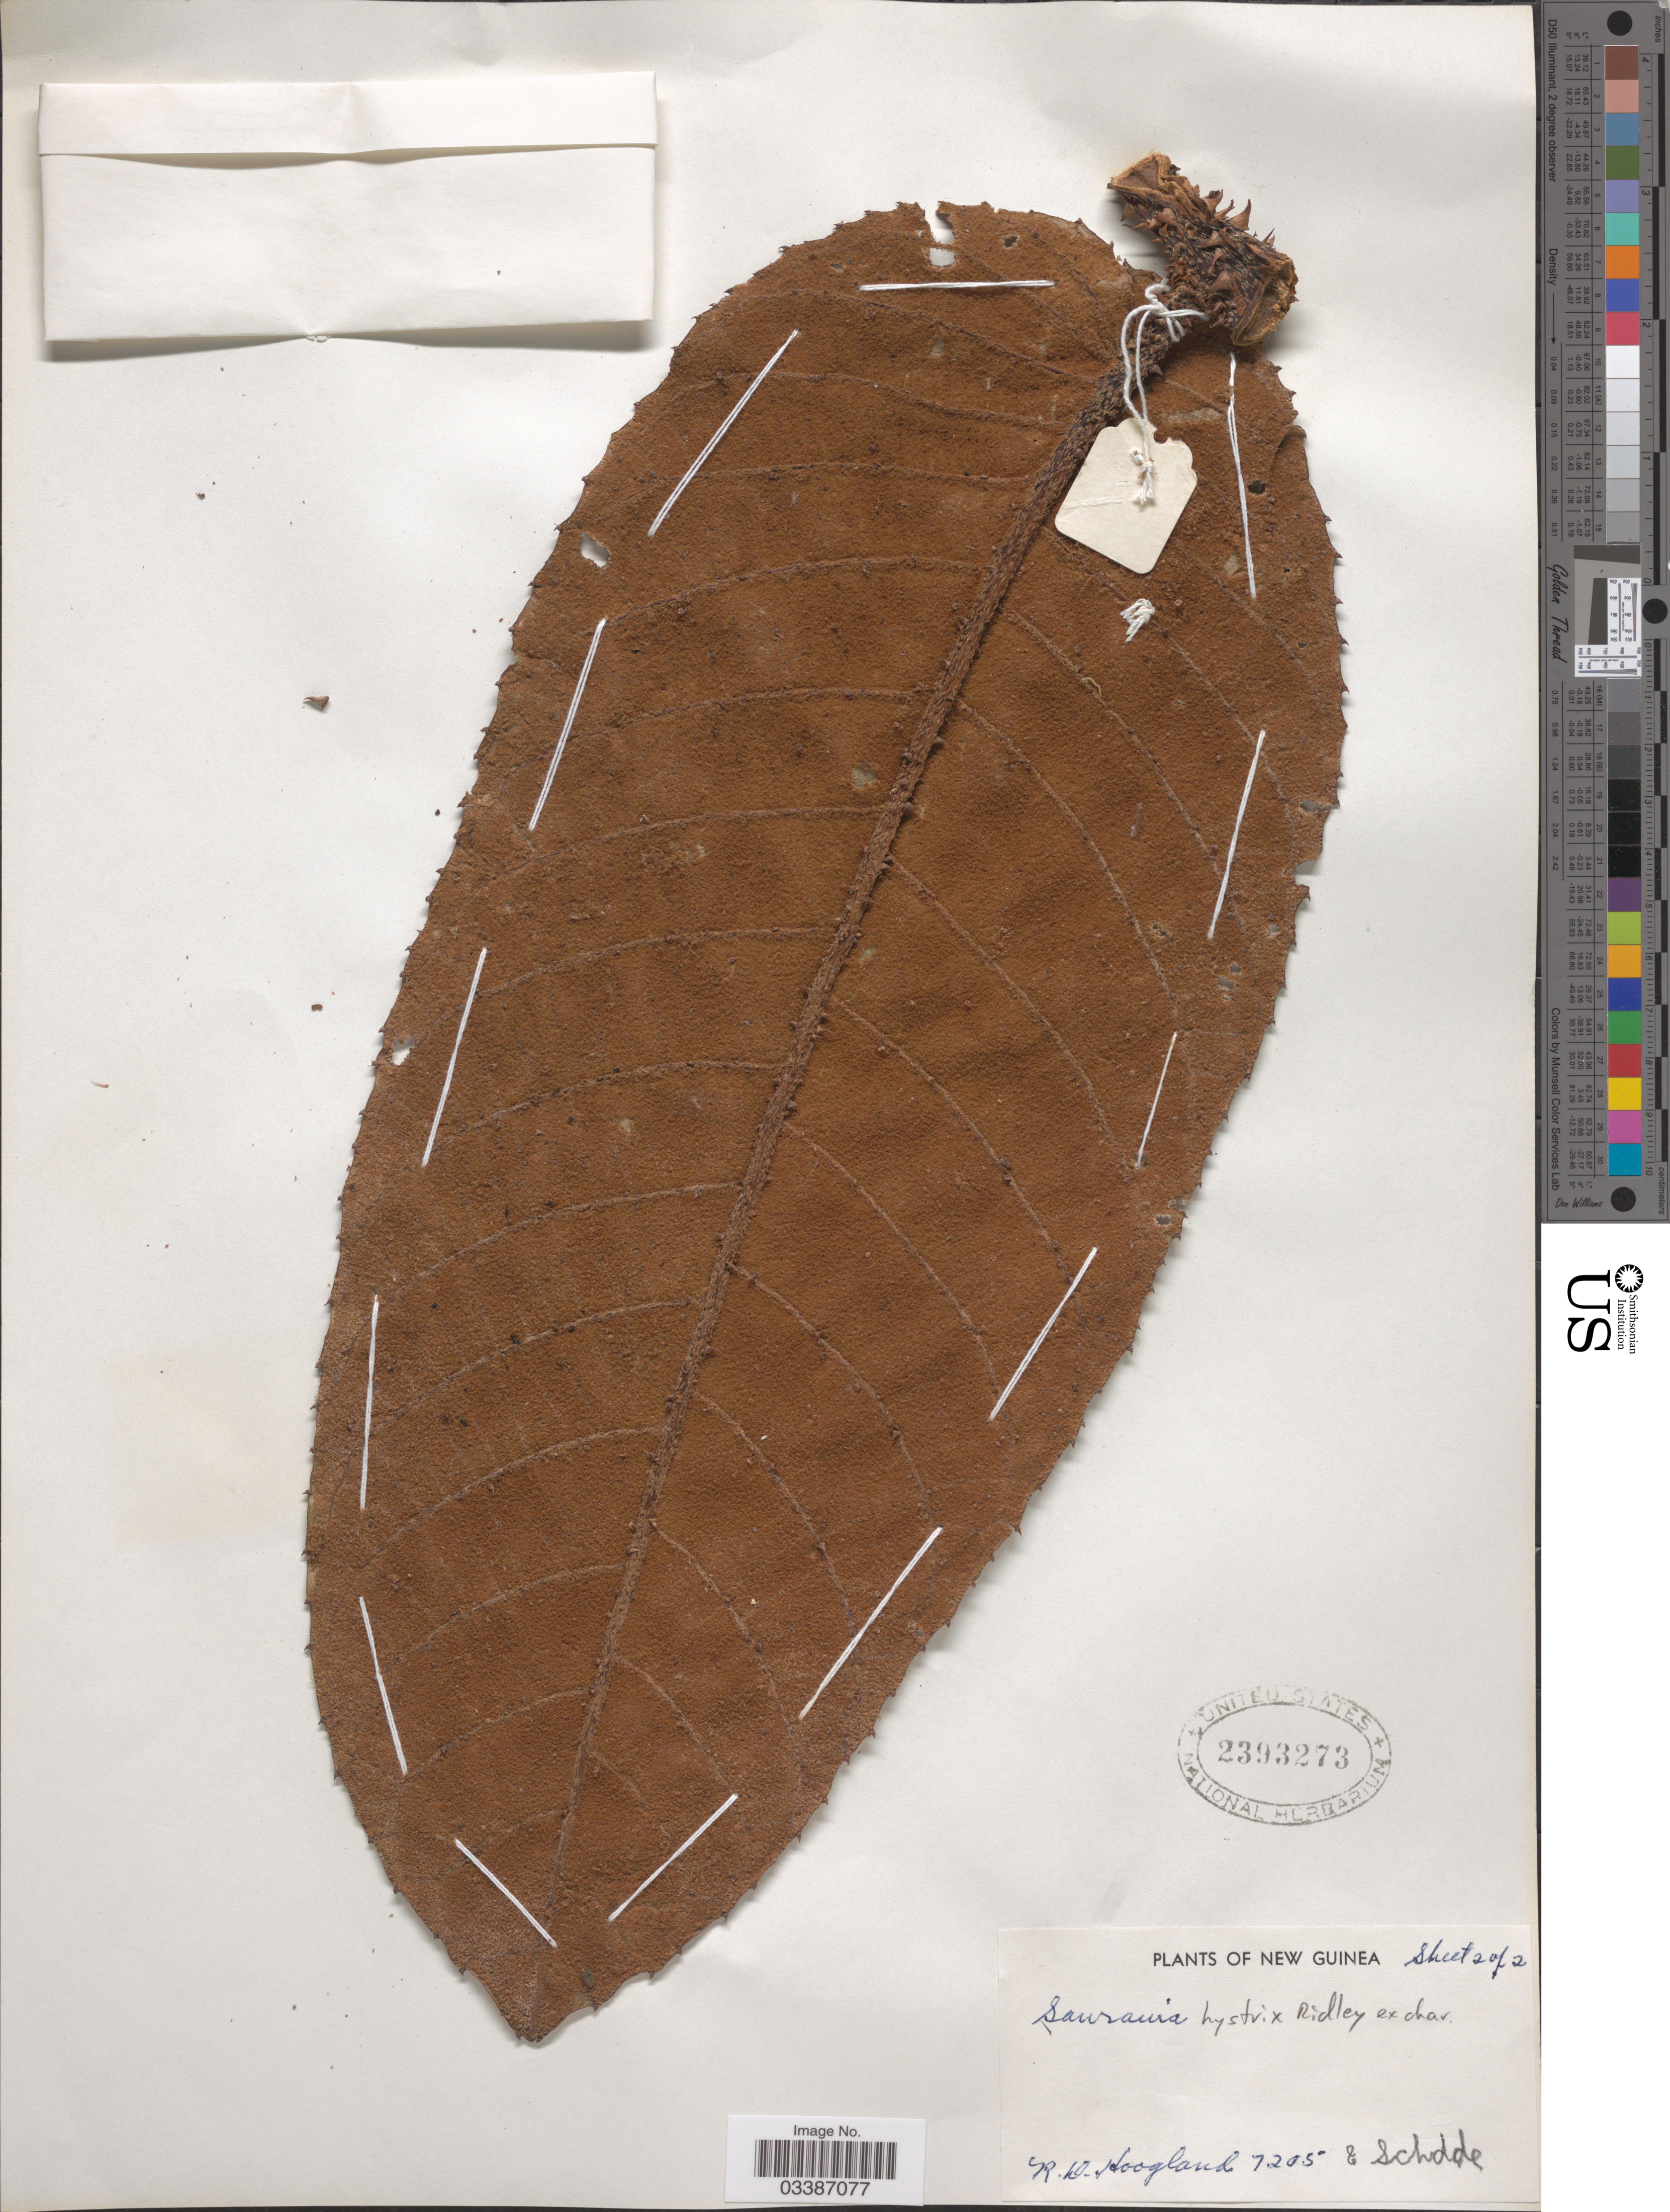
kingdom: Plantae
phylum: Tracheophyta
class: Magnoliopsida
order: Ericales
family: Actinidiaceae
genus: Saurauia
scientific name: Saurauia hystrix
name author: Ridl.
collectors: R. D. Hoogland & R. Schodde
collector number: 7205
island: New Guinea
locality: New Guinea.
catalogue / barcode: US 2393273